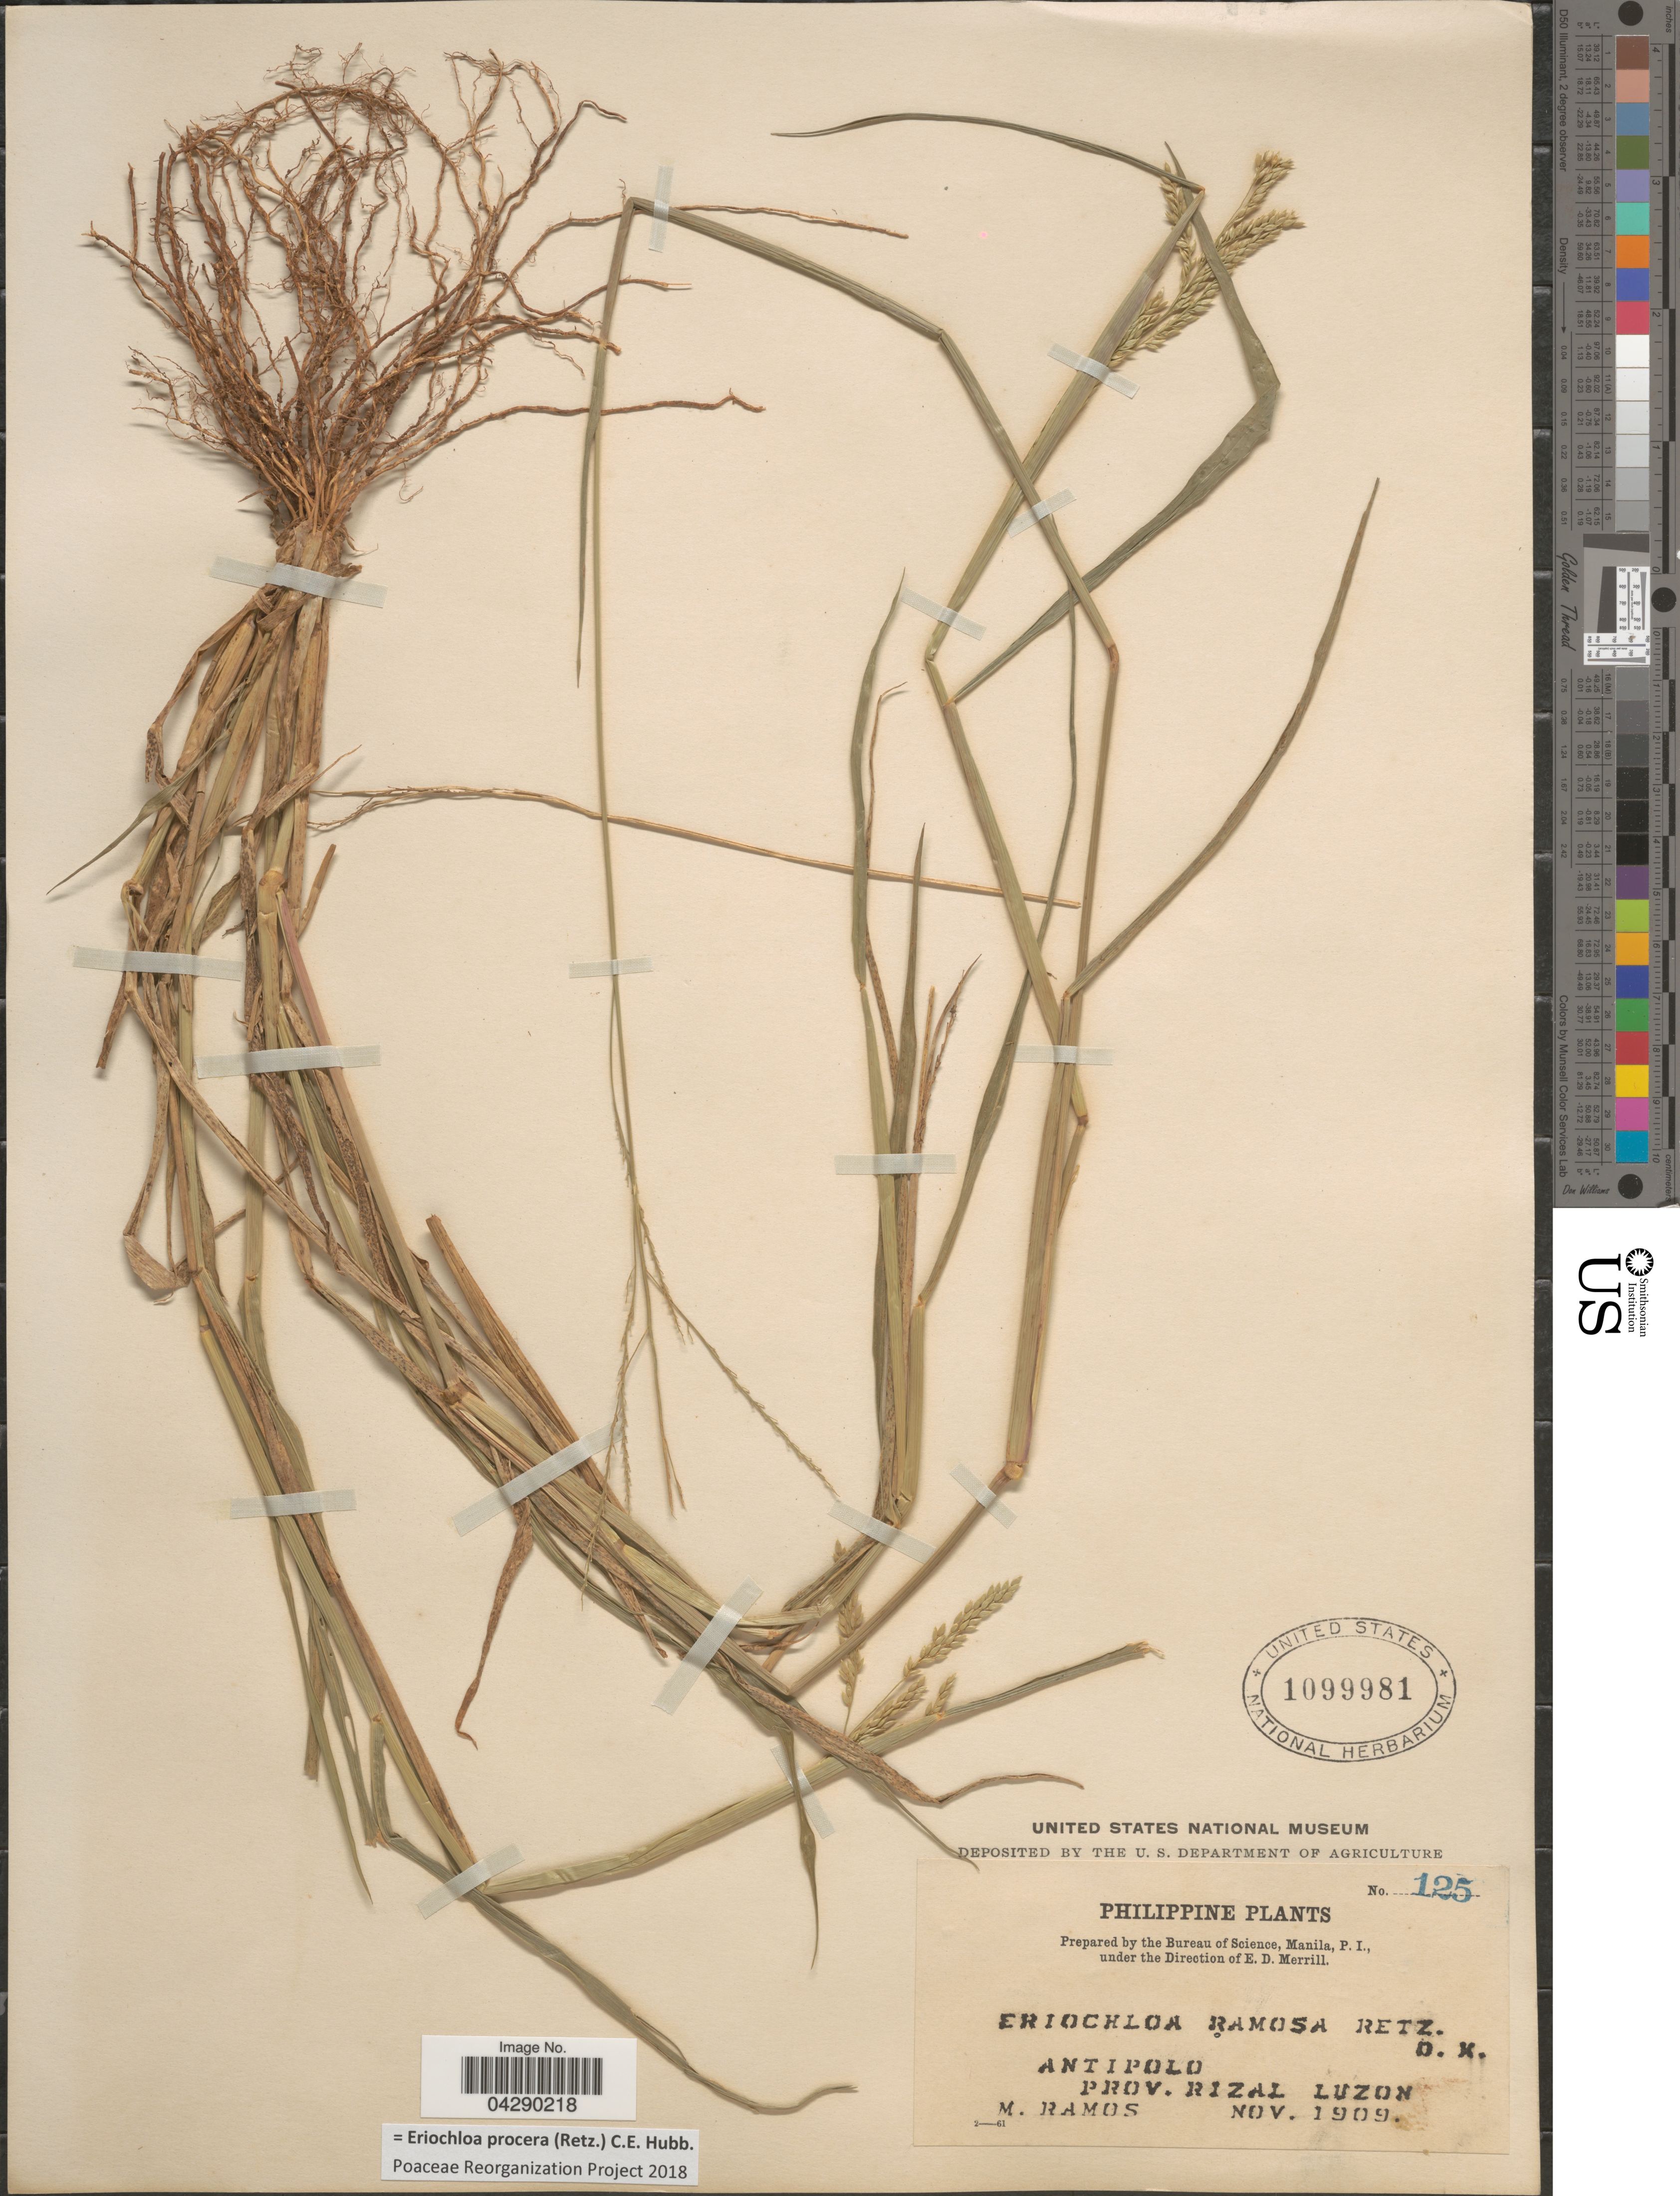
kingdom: Plantae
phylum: Tracheophyta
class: Liliopsida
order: Poales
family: Poaceae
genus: Eriochloa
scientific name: Eriochloa procera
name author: (Retz.) C.E. Hubb.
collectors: M. Ramos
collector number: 125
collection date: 1909-11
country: Philippines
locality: Antipolo. Prov. Rizal. Luzon.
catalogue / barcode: US 1099981